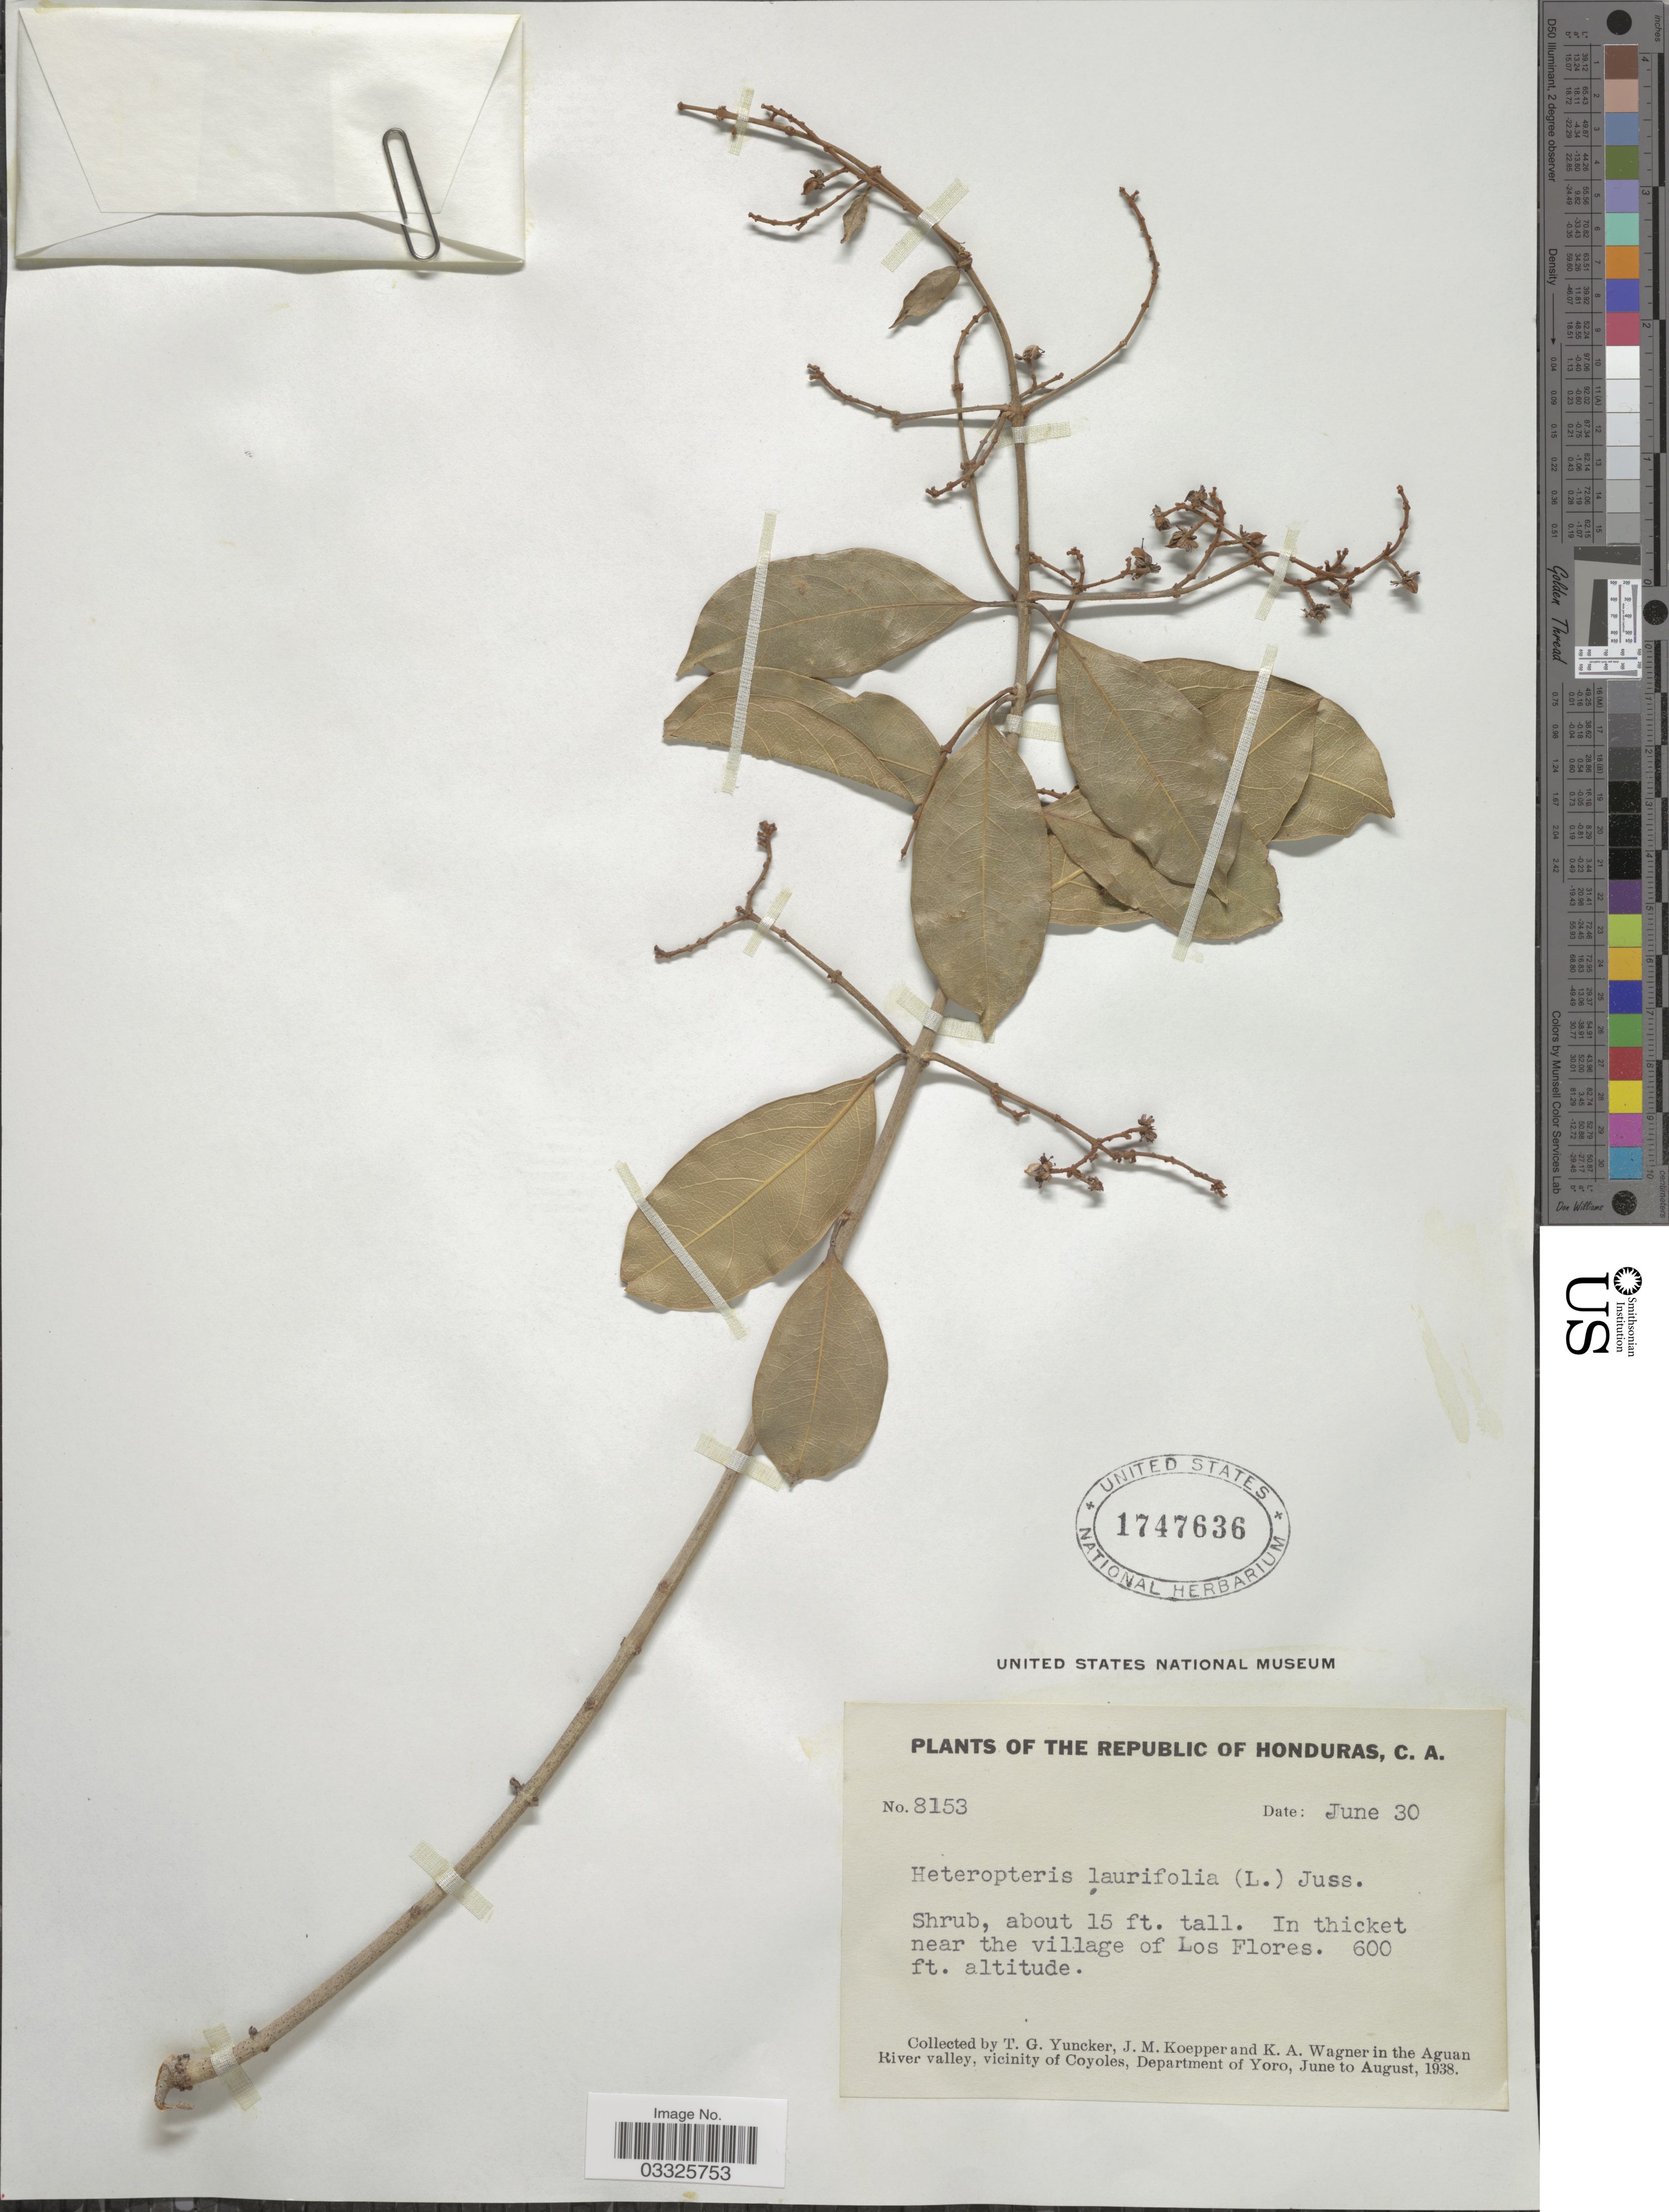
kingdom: Plantae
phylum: Tracheophyta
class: Magnoliopsida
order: Malpighiales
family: Malpighiaceae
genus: Heteropterys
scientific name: Heteropterys laurifolia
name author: (L.) A. Juss.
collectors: T. G. Yuncker, J. M. Koepper & K. A. Wagner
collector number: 8153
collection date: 1938-06-30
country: Honduras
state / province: Yoro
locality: In thicket near the village of Los Flores. In the Aguan River valley, vicinity of Coyoles, Department of Yoro.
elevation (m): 183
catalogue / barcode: US 1747636